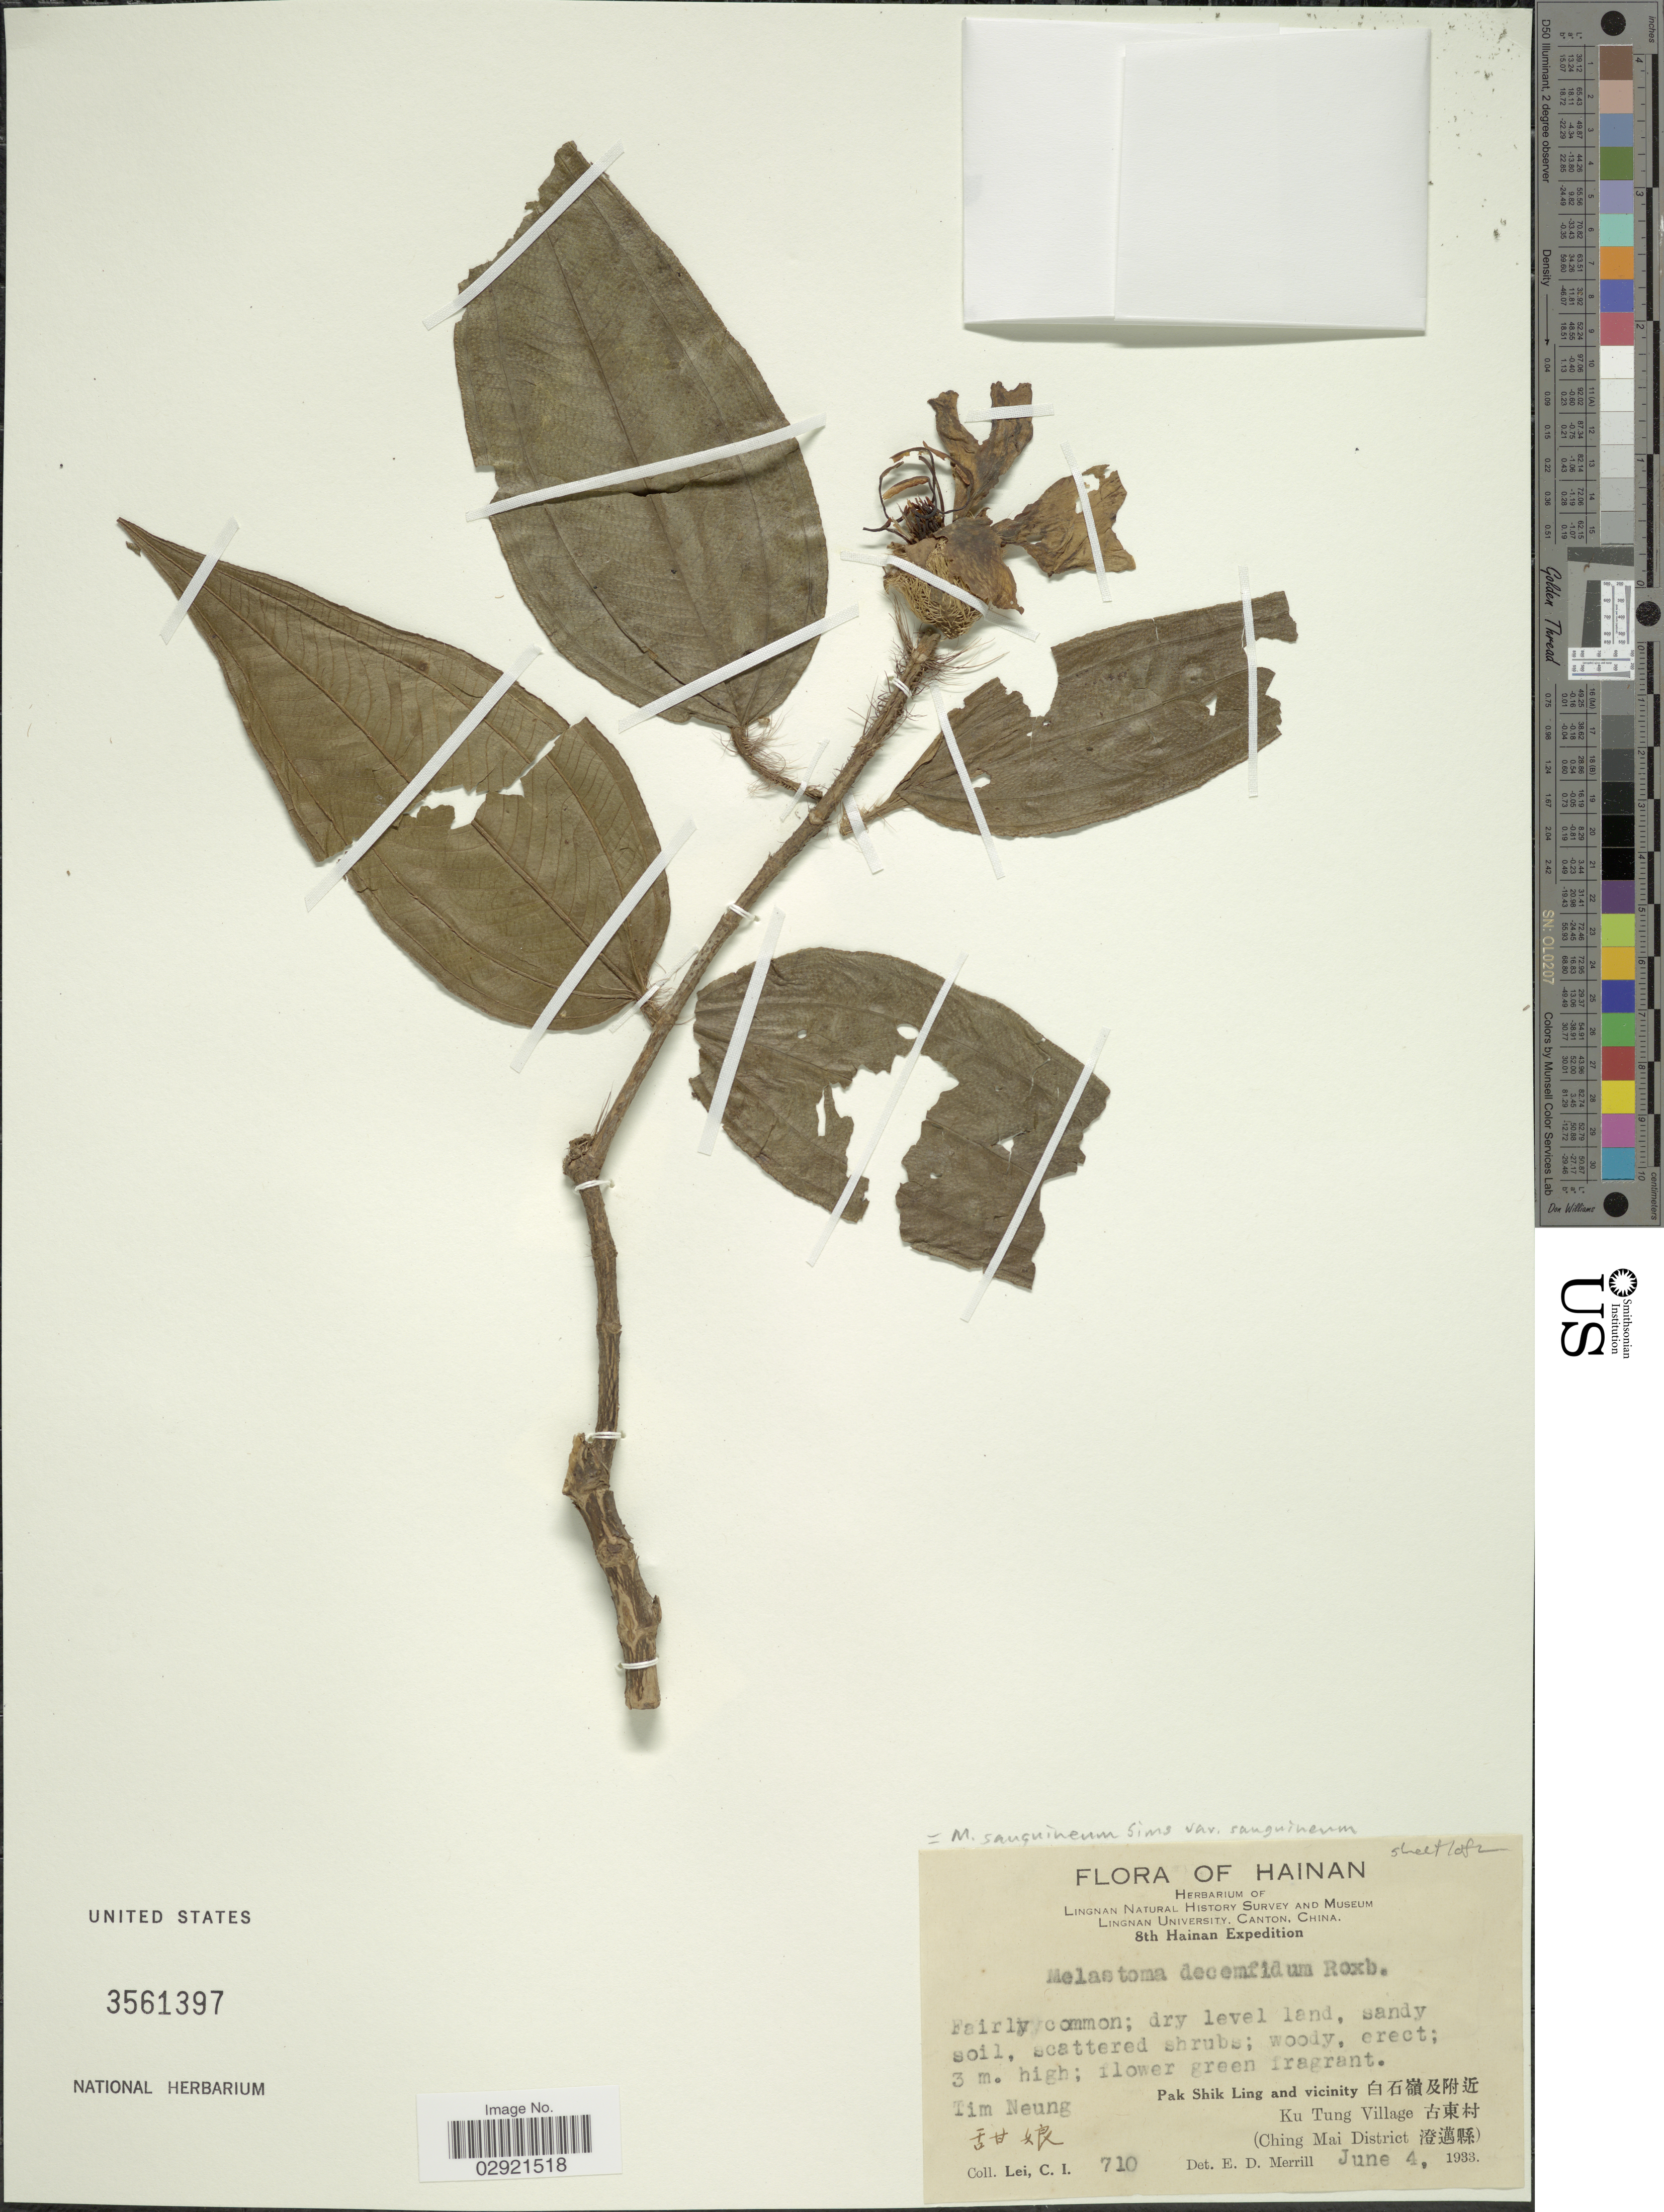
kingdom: Plantae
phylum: Tracheophyta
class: Magnoliopsida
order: Myrtales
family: Melastomataceae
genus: Melastoma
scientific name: Melastoma sanguineum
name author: Sims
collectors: C. I. Lei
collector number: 710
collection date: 1933-06-04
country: China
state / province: Hainan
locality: Pak Shik Ling and vicinity X. Tim Neung X. Ku Tung Village X. (Ching Mai District X).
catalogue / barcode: US 3561397